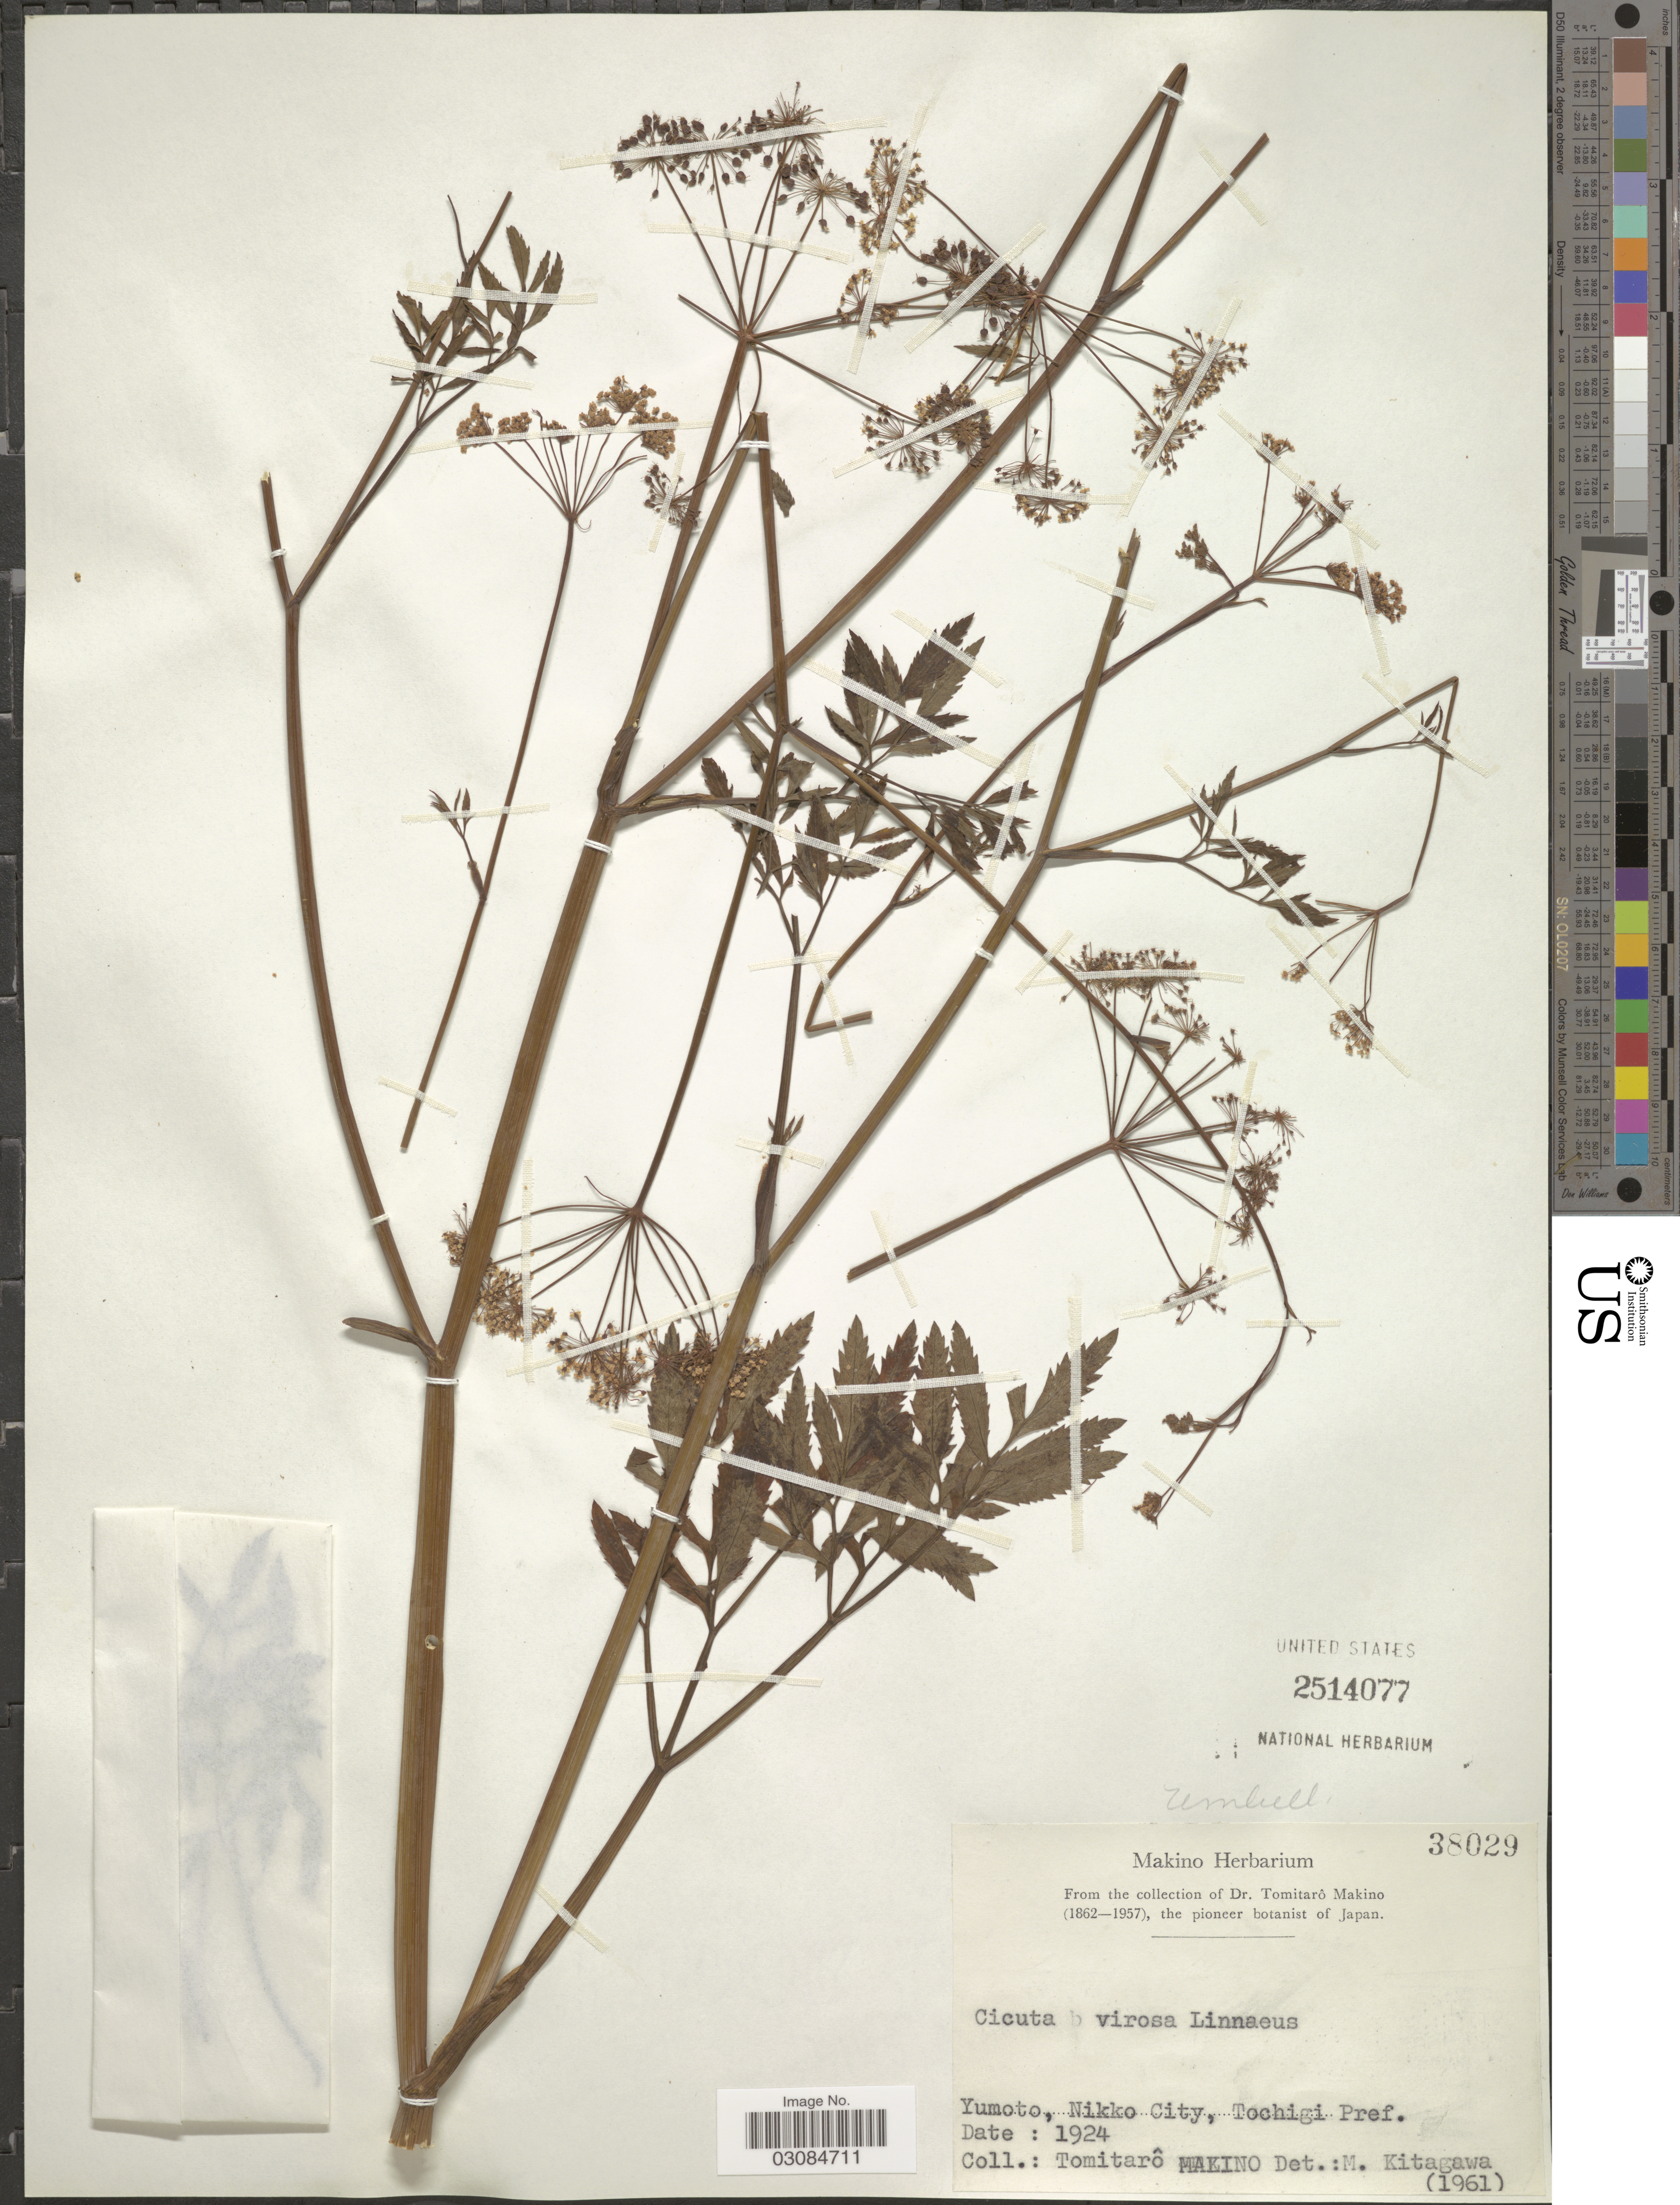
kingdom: Plantae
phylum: Tracheophyta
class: Magnoliopsida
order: Apiales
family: Apiaceae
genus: Cicuta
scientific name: Cicuta virosa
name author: L.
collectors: T. Makino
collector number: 38029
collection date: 1924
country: Japan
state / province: Totigi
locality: Yumoto, Nikko City, Tochigi Pref.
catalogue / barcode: US 2514077